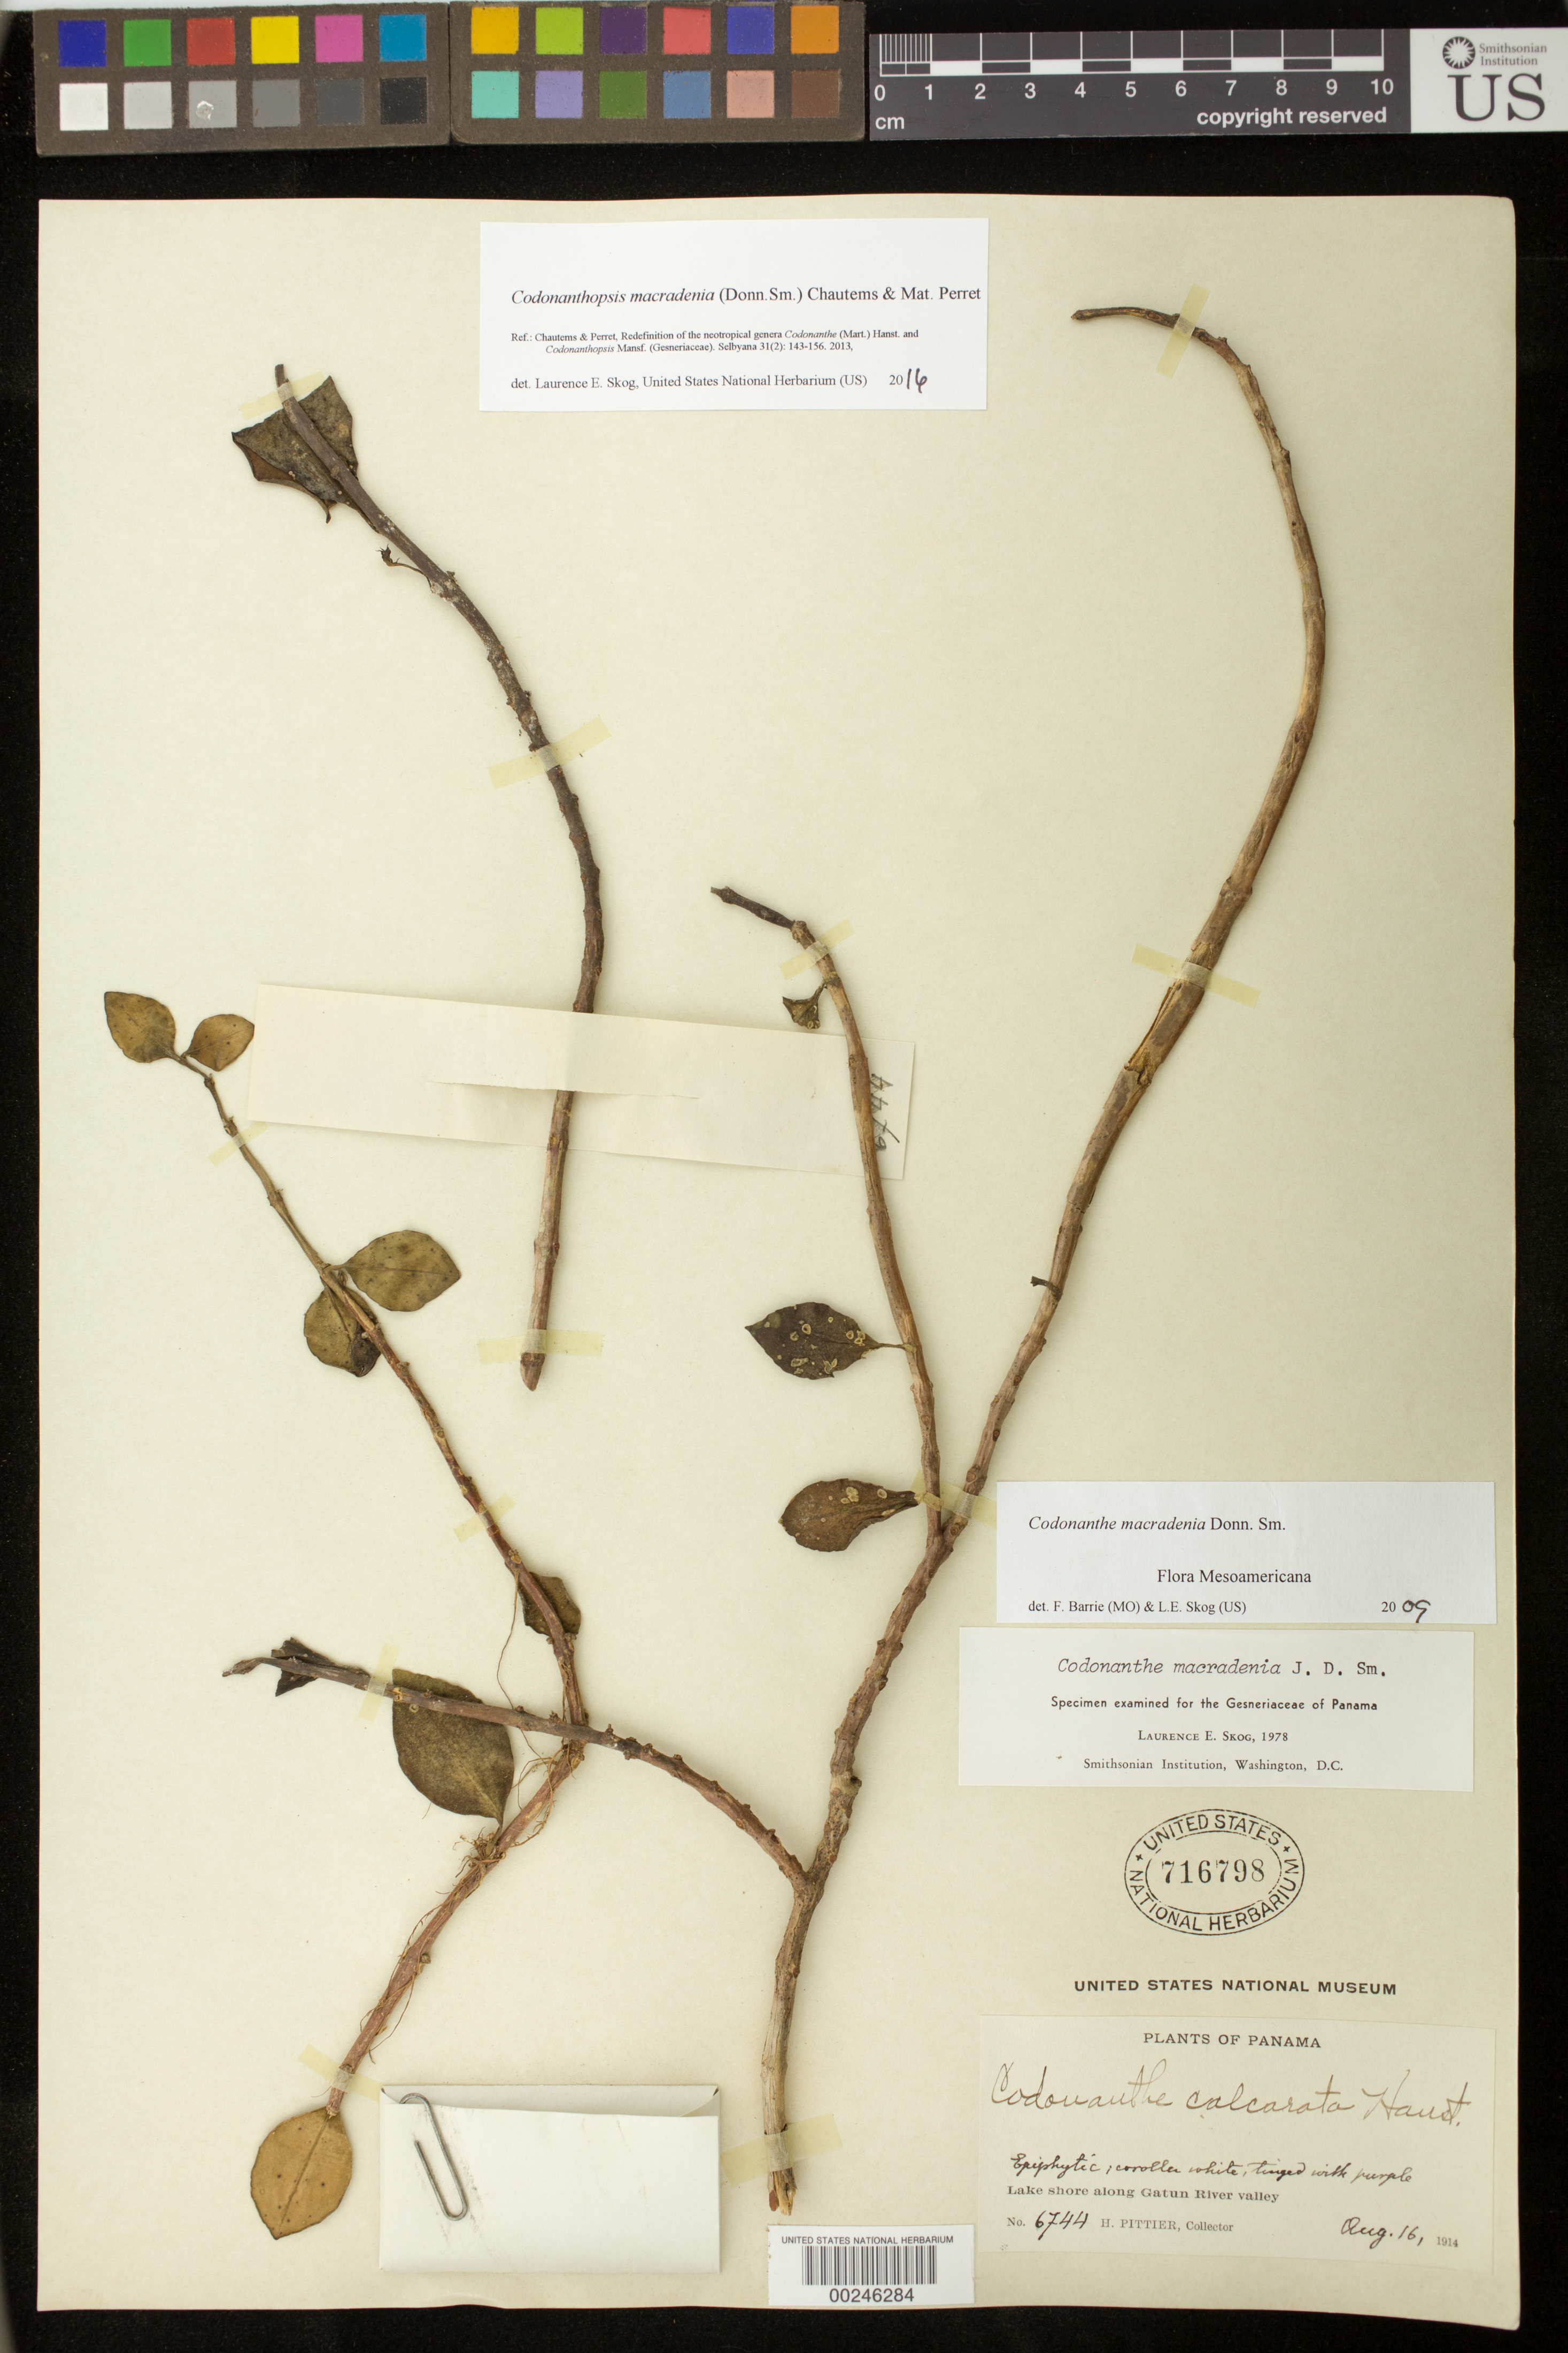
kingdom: Plantae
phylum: Tracheophyta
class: Magnoliopsida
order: Lamiales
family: Gesneriaceae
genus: Codonanthopsis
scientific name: Codonanthopsis macradenia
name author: (Donn. Sm.) Chautems & Mat.Perret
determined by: Skog, Laurence E.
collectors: H. F. Pittier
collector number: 6744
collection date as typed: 16 Aug 1914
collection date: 1914-08-16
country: Panama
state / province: Colón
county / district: Canal Zone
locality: Lake shore along Gatun River valley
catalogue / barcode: US 716798